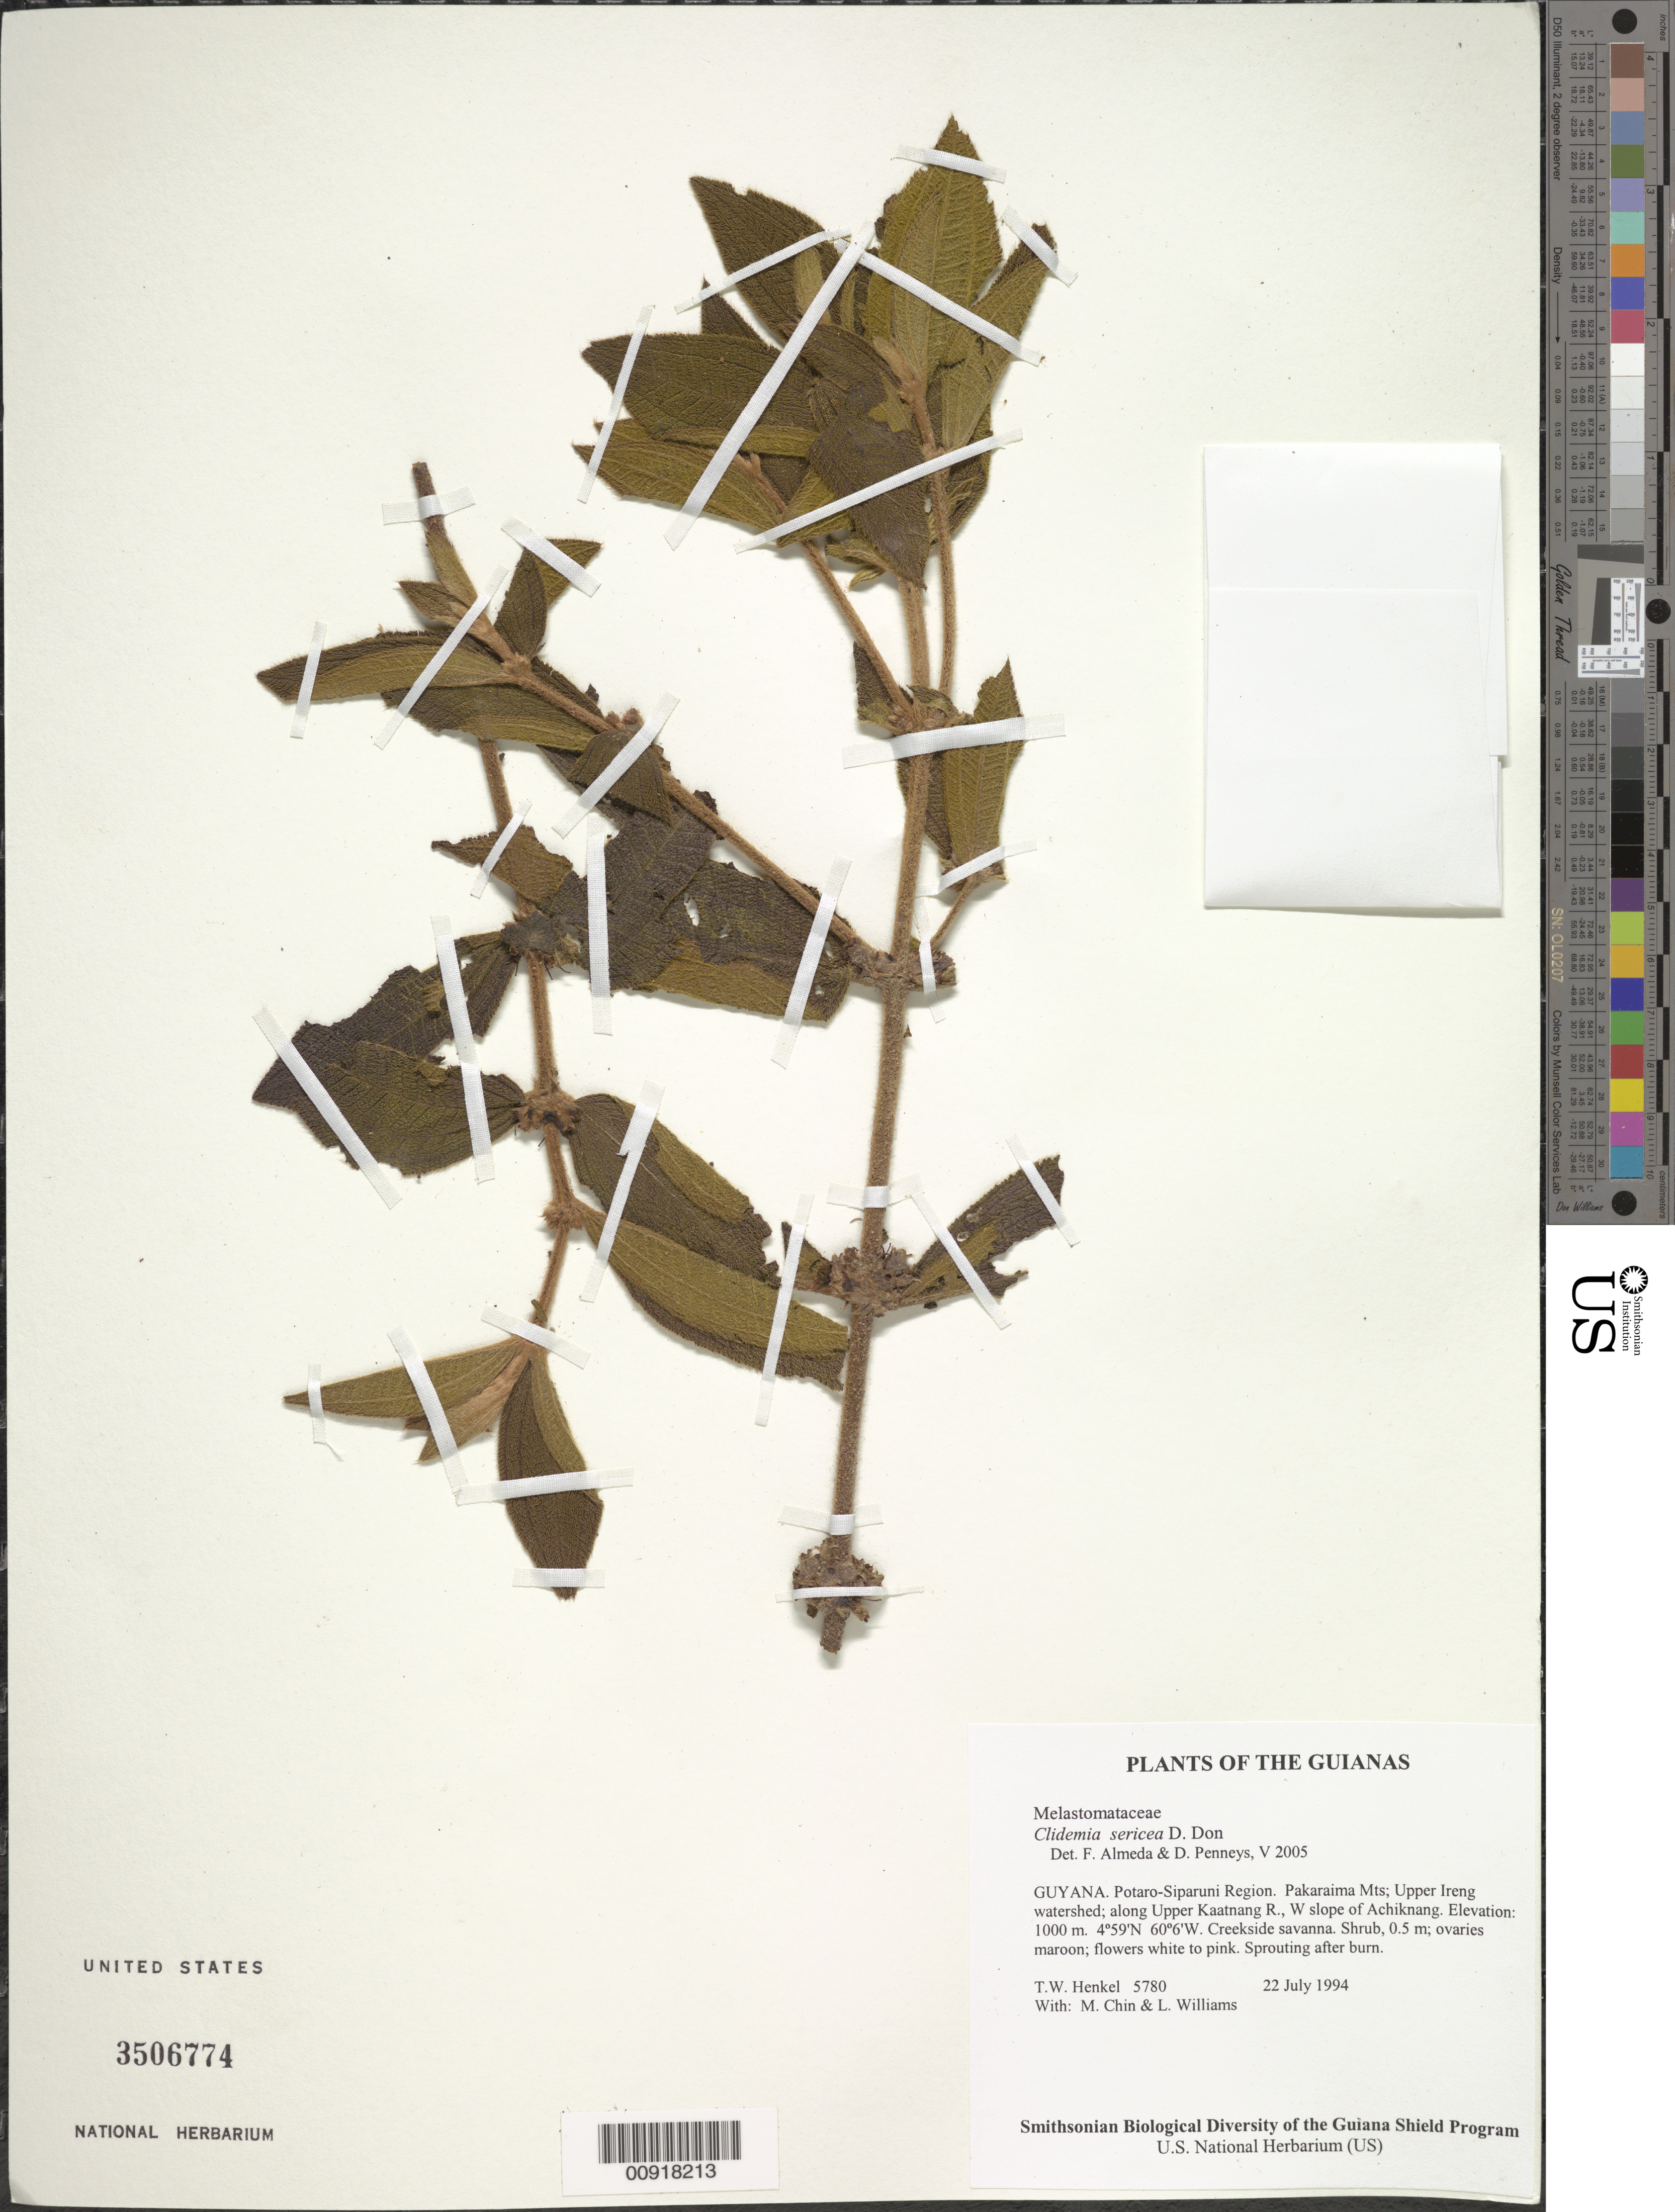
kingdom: Plantae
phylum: Tracheophyta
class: Magnoliopsida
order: Myrtales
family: Melastomataceae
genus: Clidemia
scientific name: Clidemia sericea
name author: D. Don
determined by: Almeda, F.; Penneys, D. S.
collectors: T. Henkel, M. Chin & L. Williams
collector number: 5780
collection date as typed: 22 July 1994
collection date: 1994-07-22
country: Guyana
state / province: Potaro-Siparuni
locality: Pakaraima Mts; Upper Ireng watershed; along Upper Kaatnang R., W slope of Achiknang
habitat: Creekside savanna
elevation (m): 1000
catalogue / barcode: US 3506774